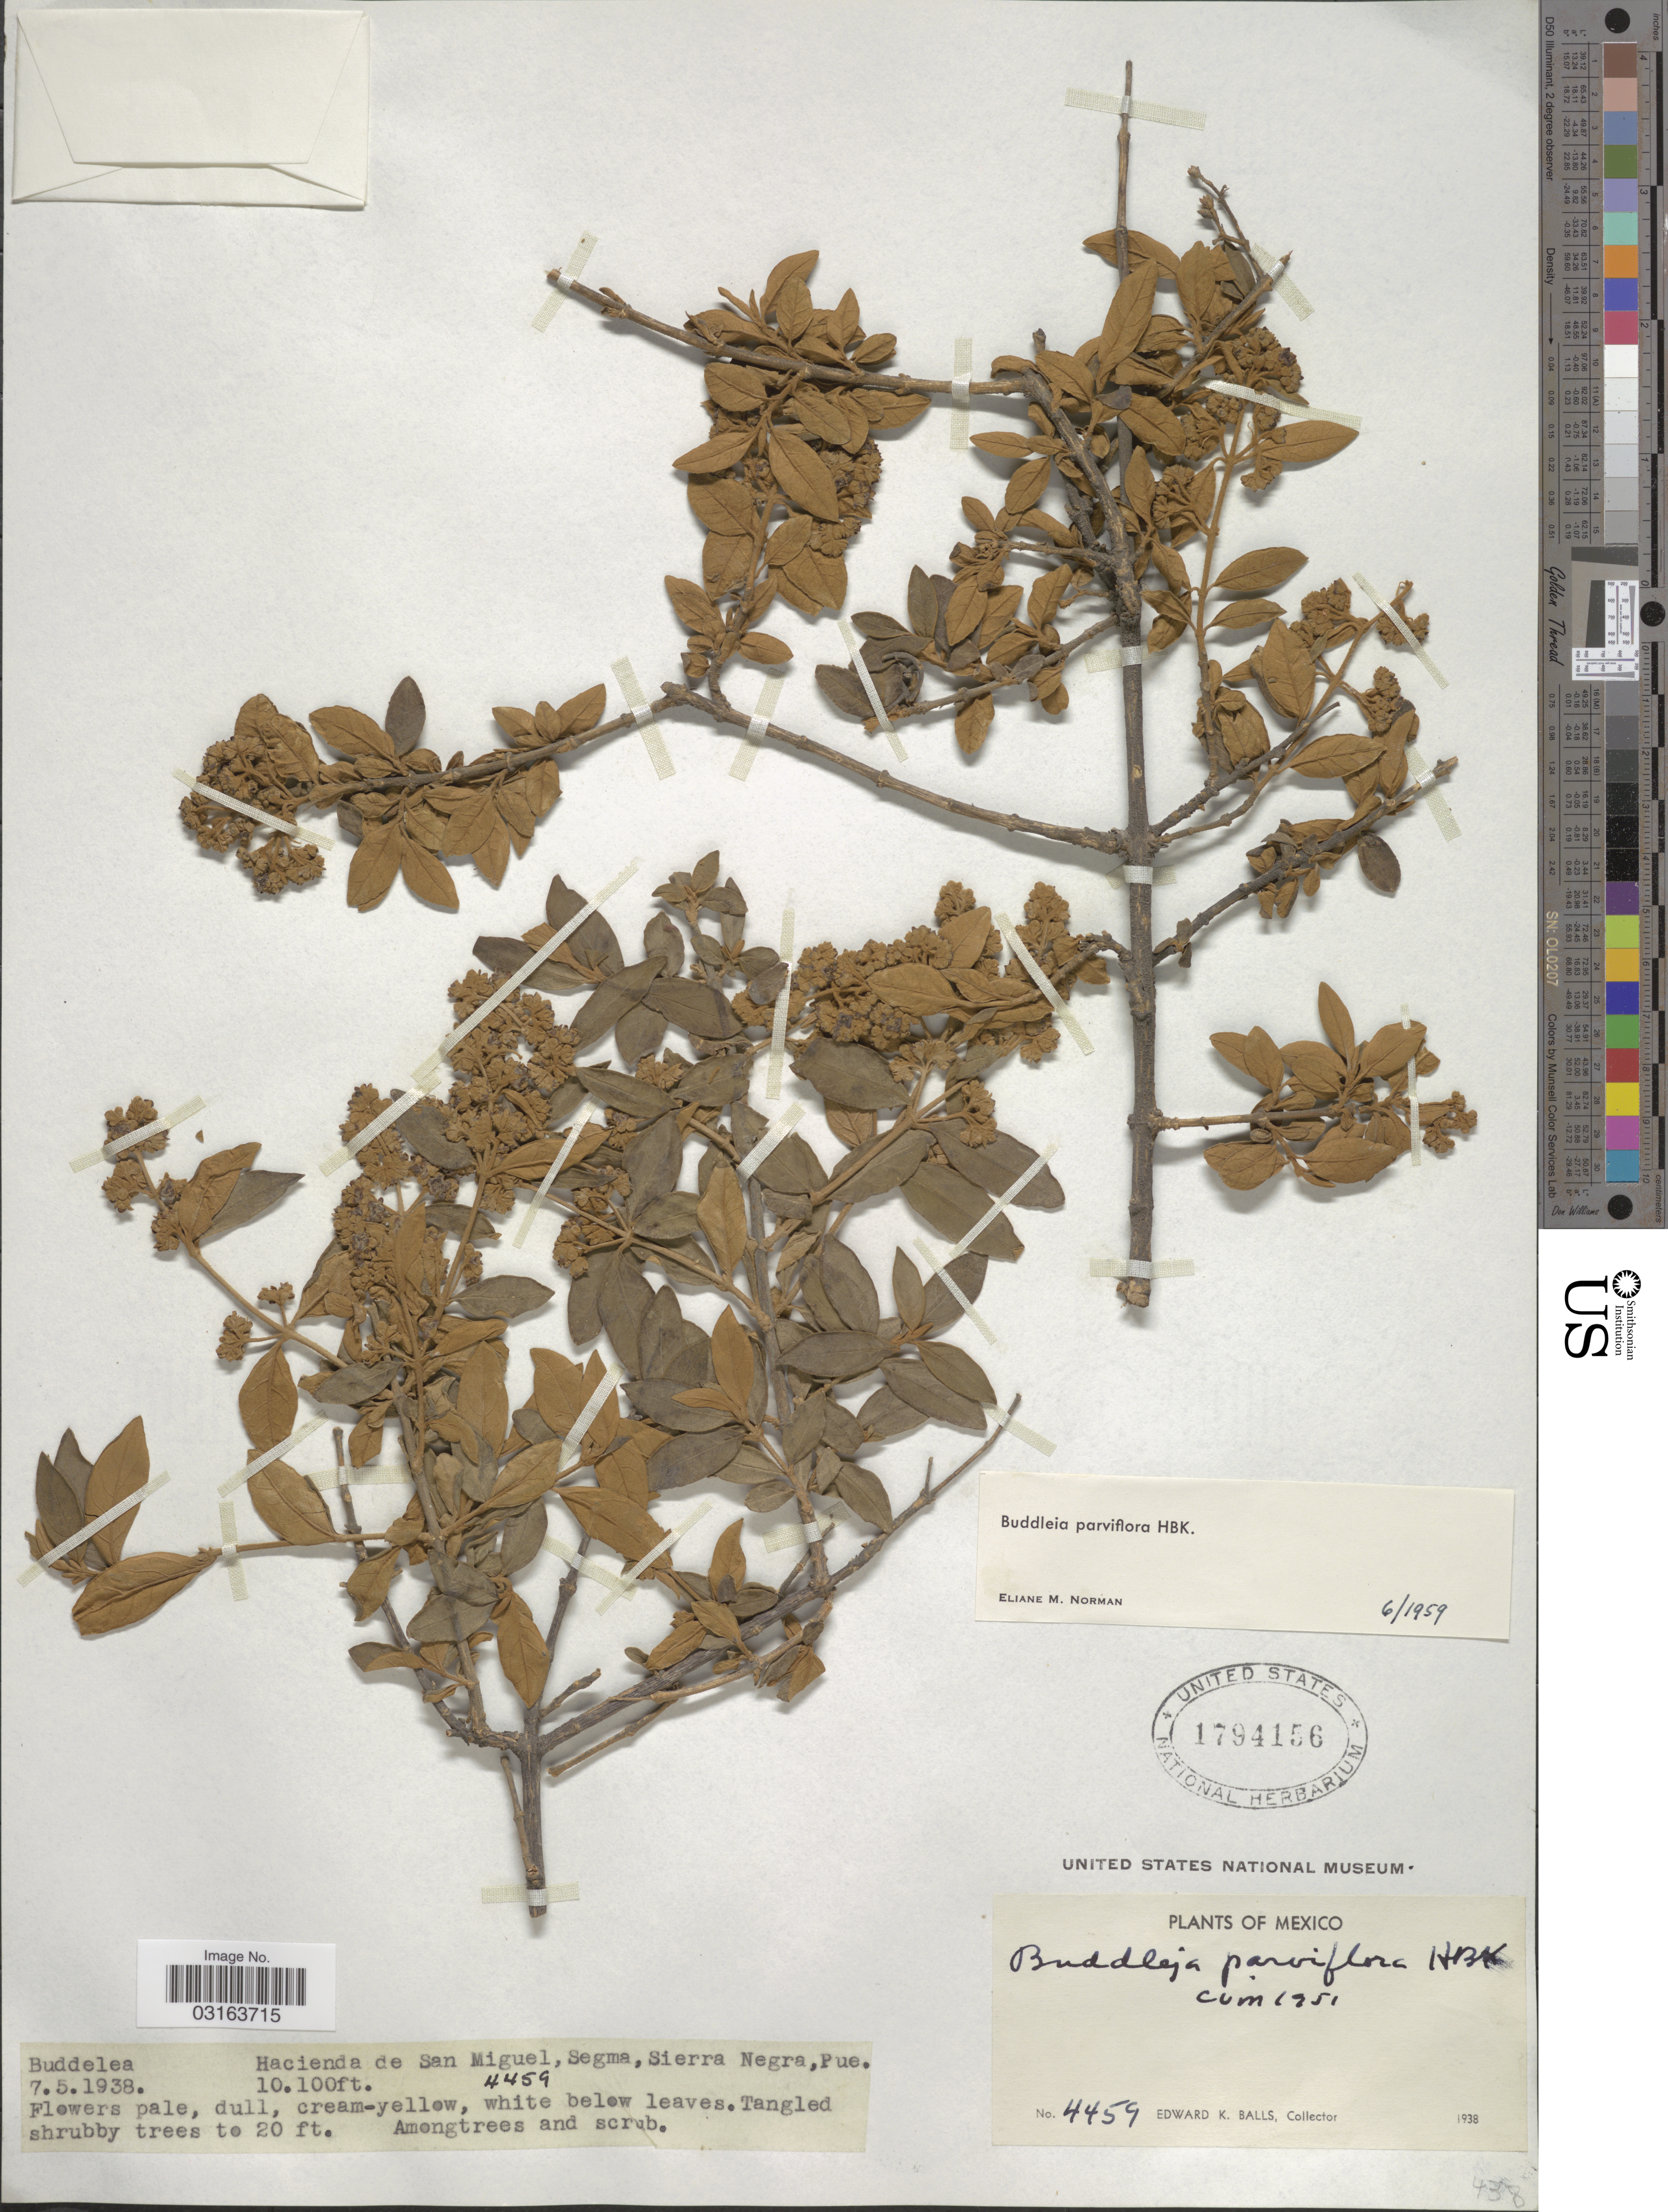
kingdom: Plantae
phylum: Tracheophyta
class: Magnoliopsida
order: Lamiales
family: Scrophulariaceae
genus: Buddleja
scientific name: Buddleja parviflora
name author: Kunth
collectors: E. K. Balls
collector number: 4459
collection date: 1938-05-07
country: Mexico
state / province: Puebla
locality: Hacienda de San Miguel, Segma, Sierra Negra.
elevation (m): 3078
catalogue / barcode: US 1794156